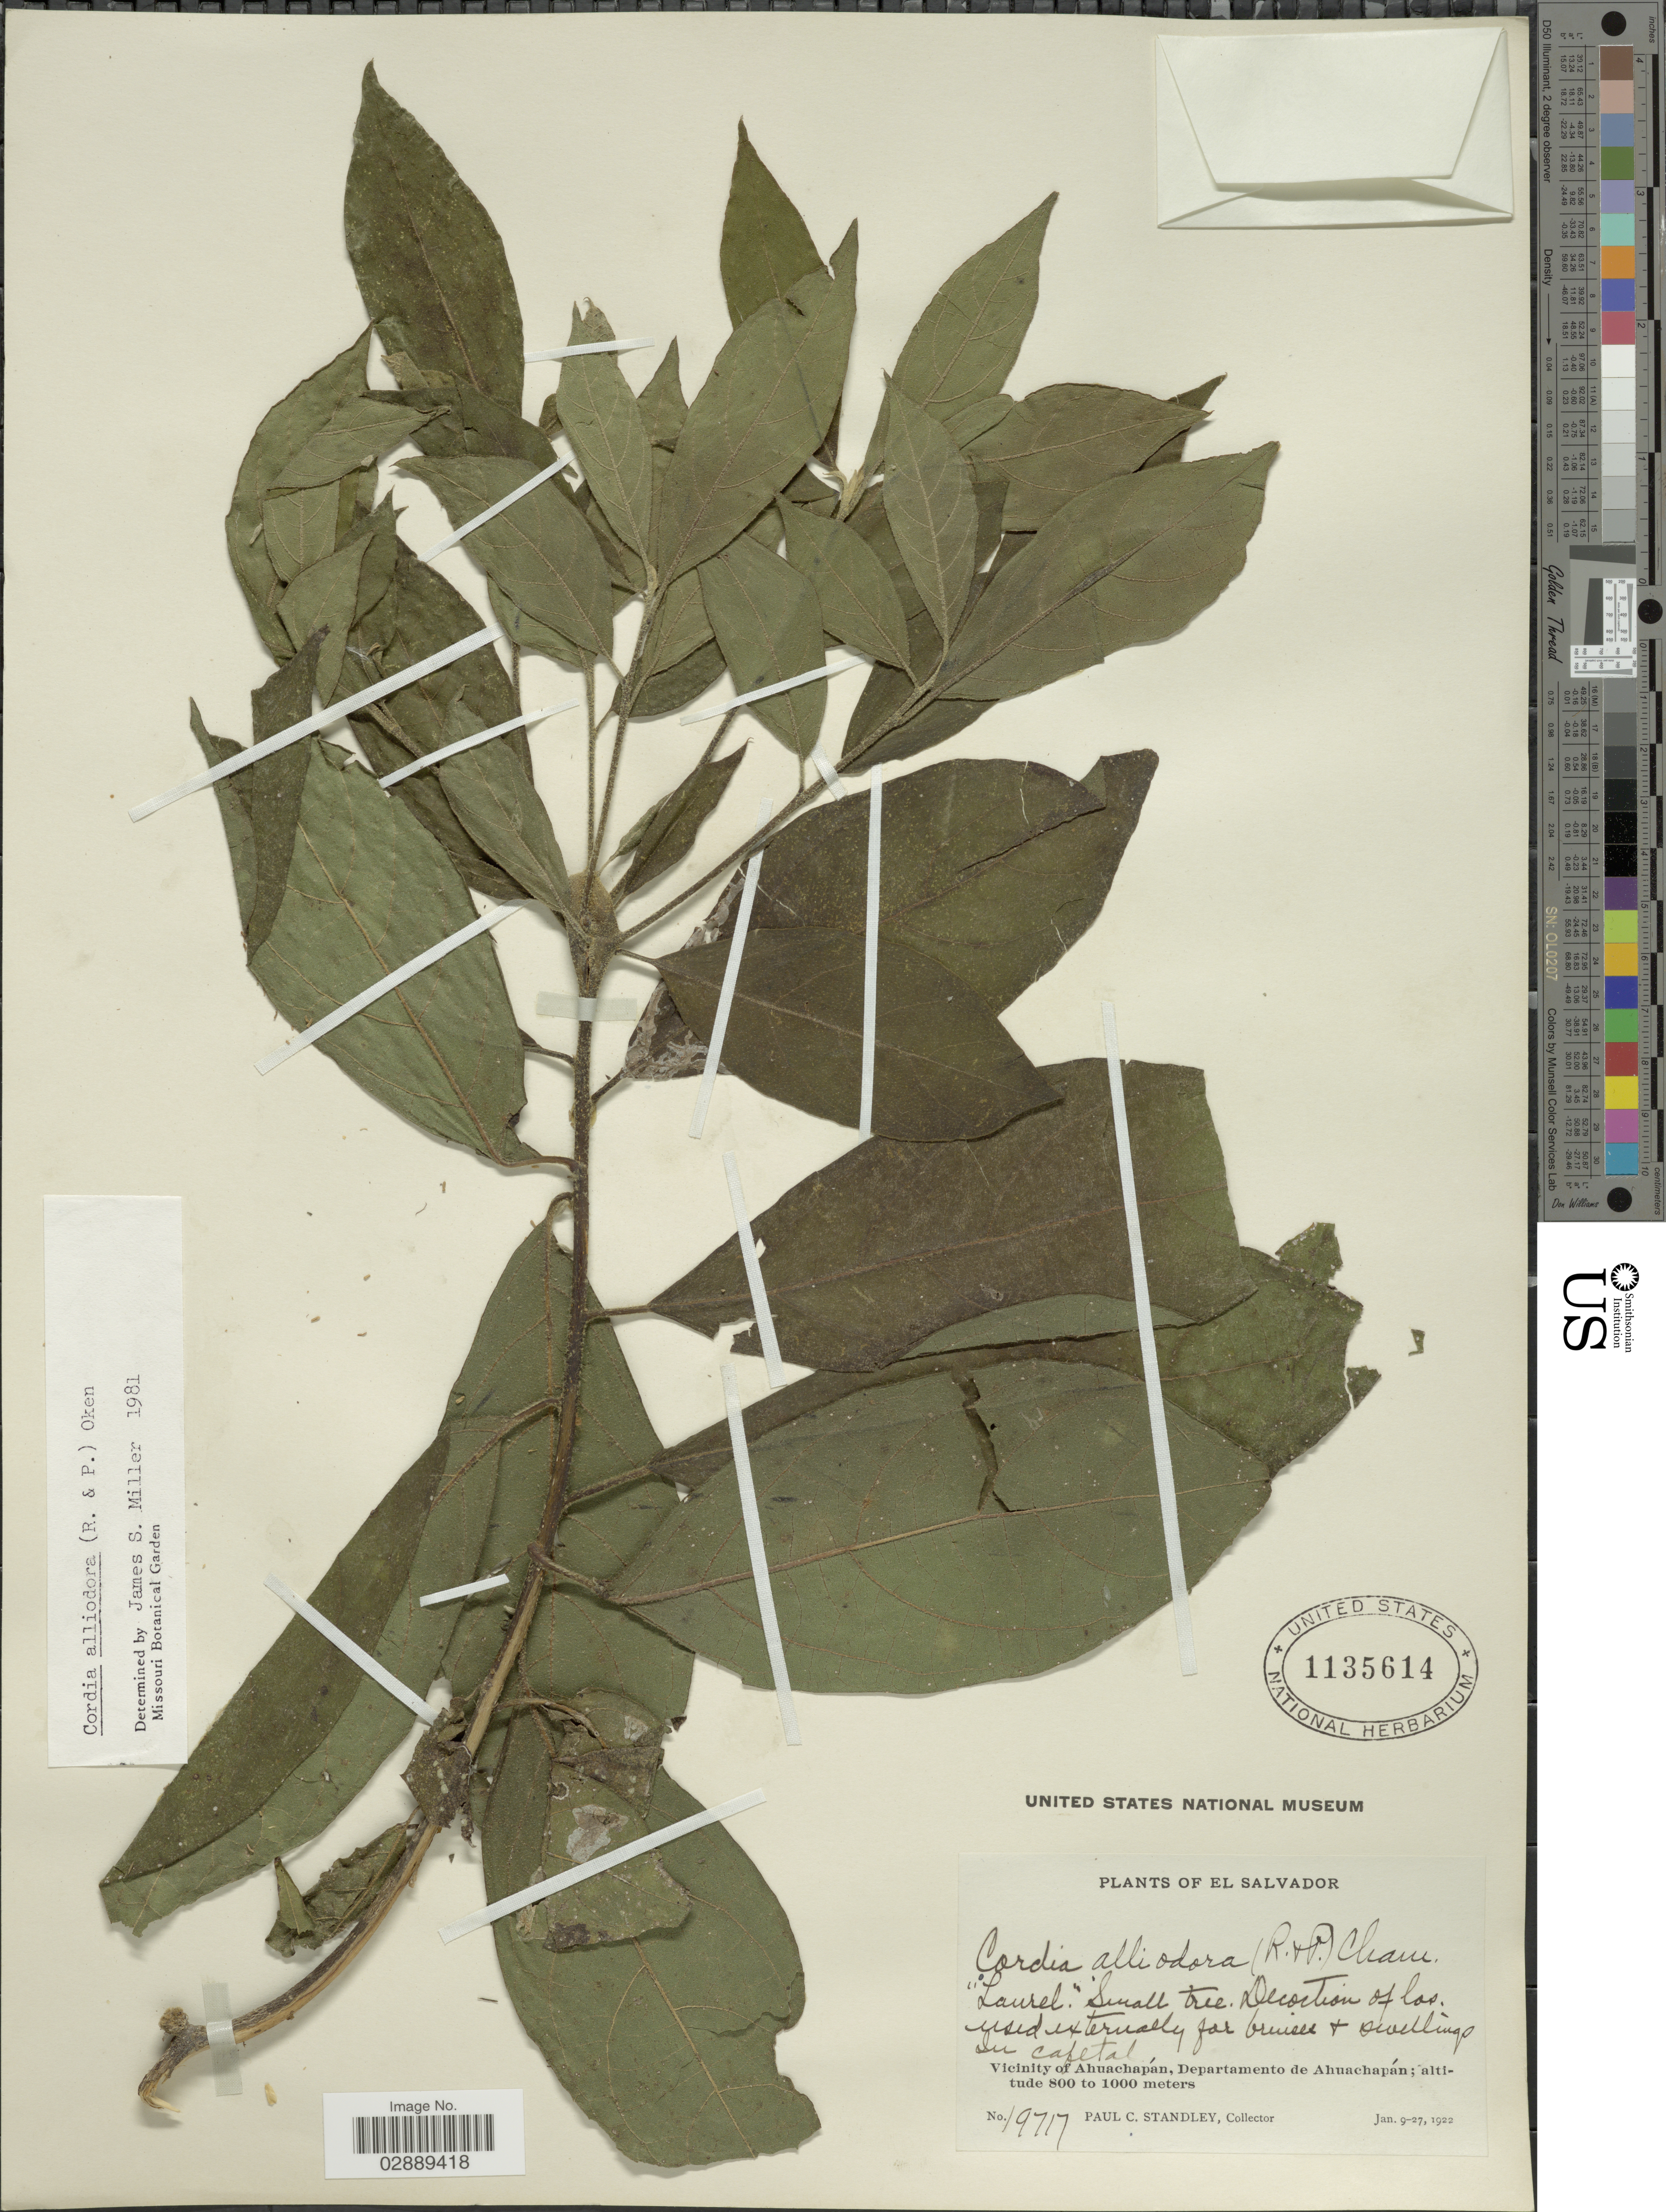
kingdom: Plantae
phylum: Tracheophyta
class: Magnoliopsida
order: Boraginales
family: Cordiaceae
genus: Cordia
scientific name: Cordia alliodora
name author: (Ruiz & Pav.) Oken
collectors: P. C. Standley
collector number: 19717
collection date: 1922-01-09/1922-01-27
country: El Salvador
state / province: Ahuachapan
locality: In cafetal. Vicinity of Ahuachapán, Departamento de Ahuachapán.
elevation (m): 800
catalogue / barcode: US 1135614